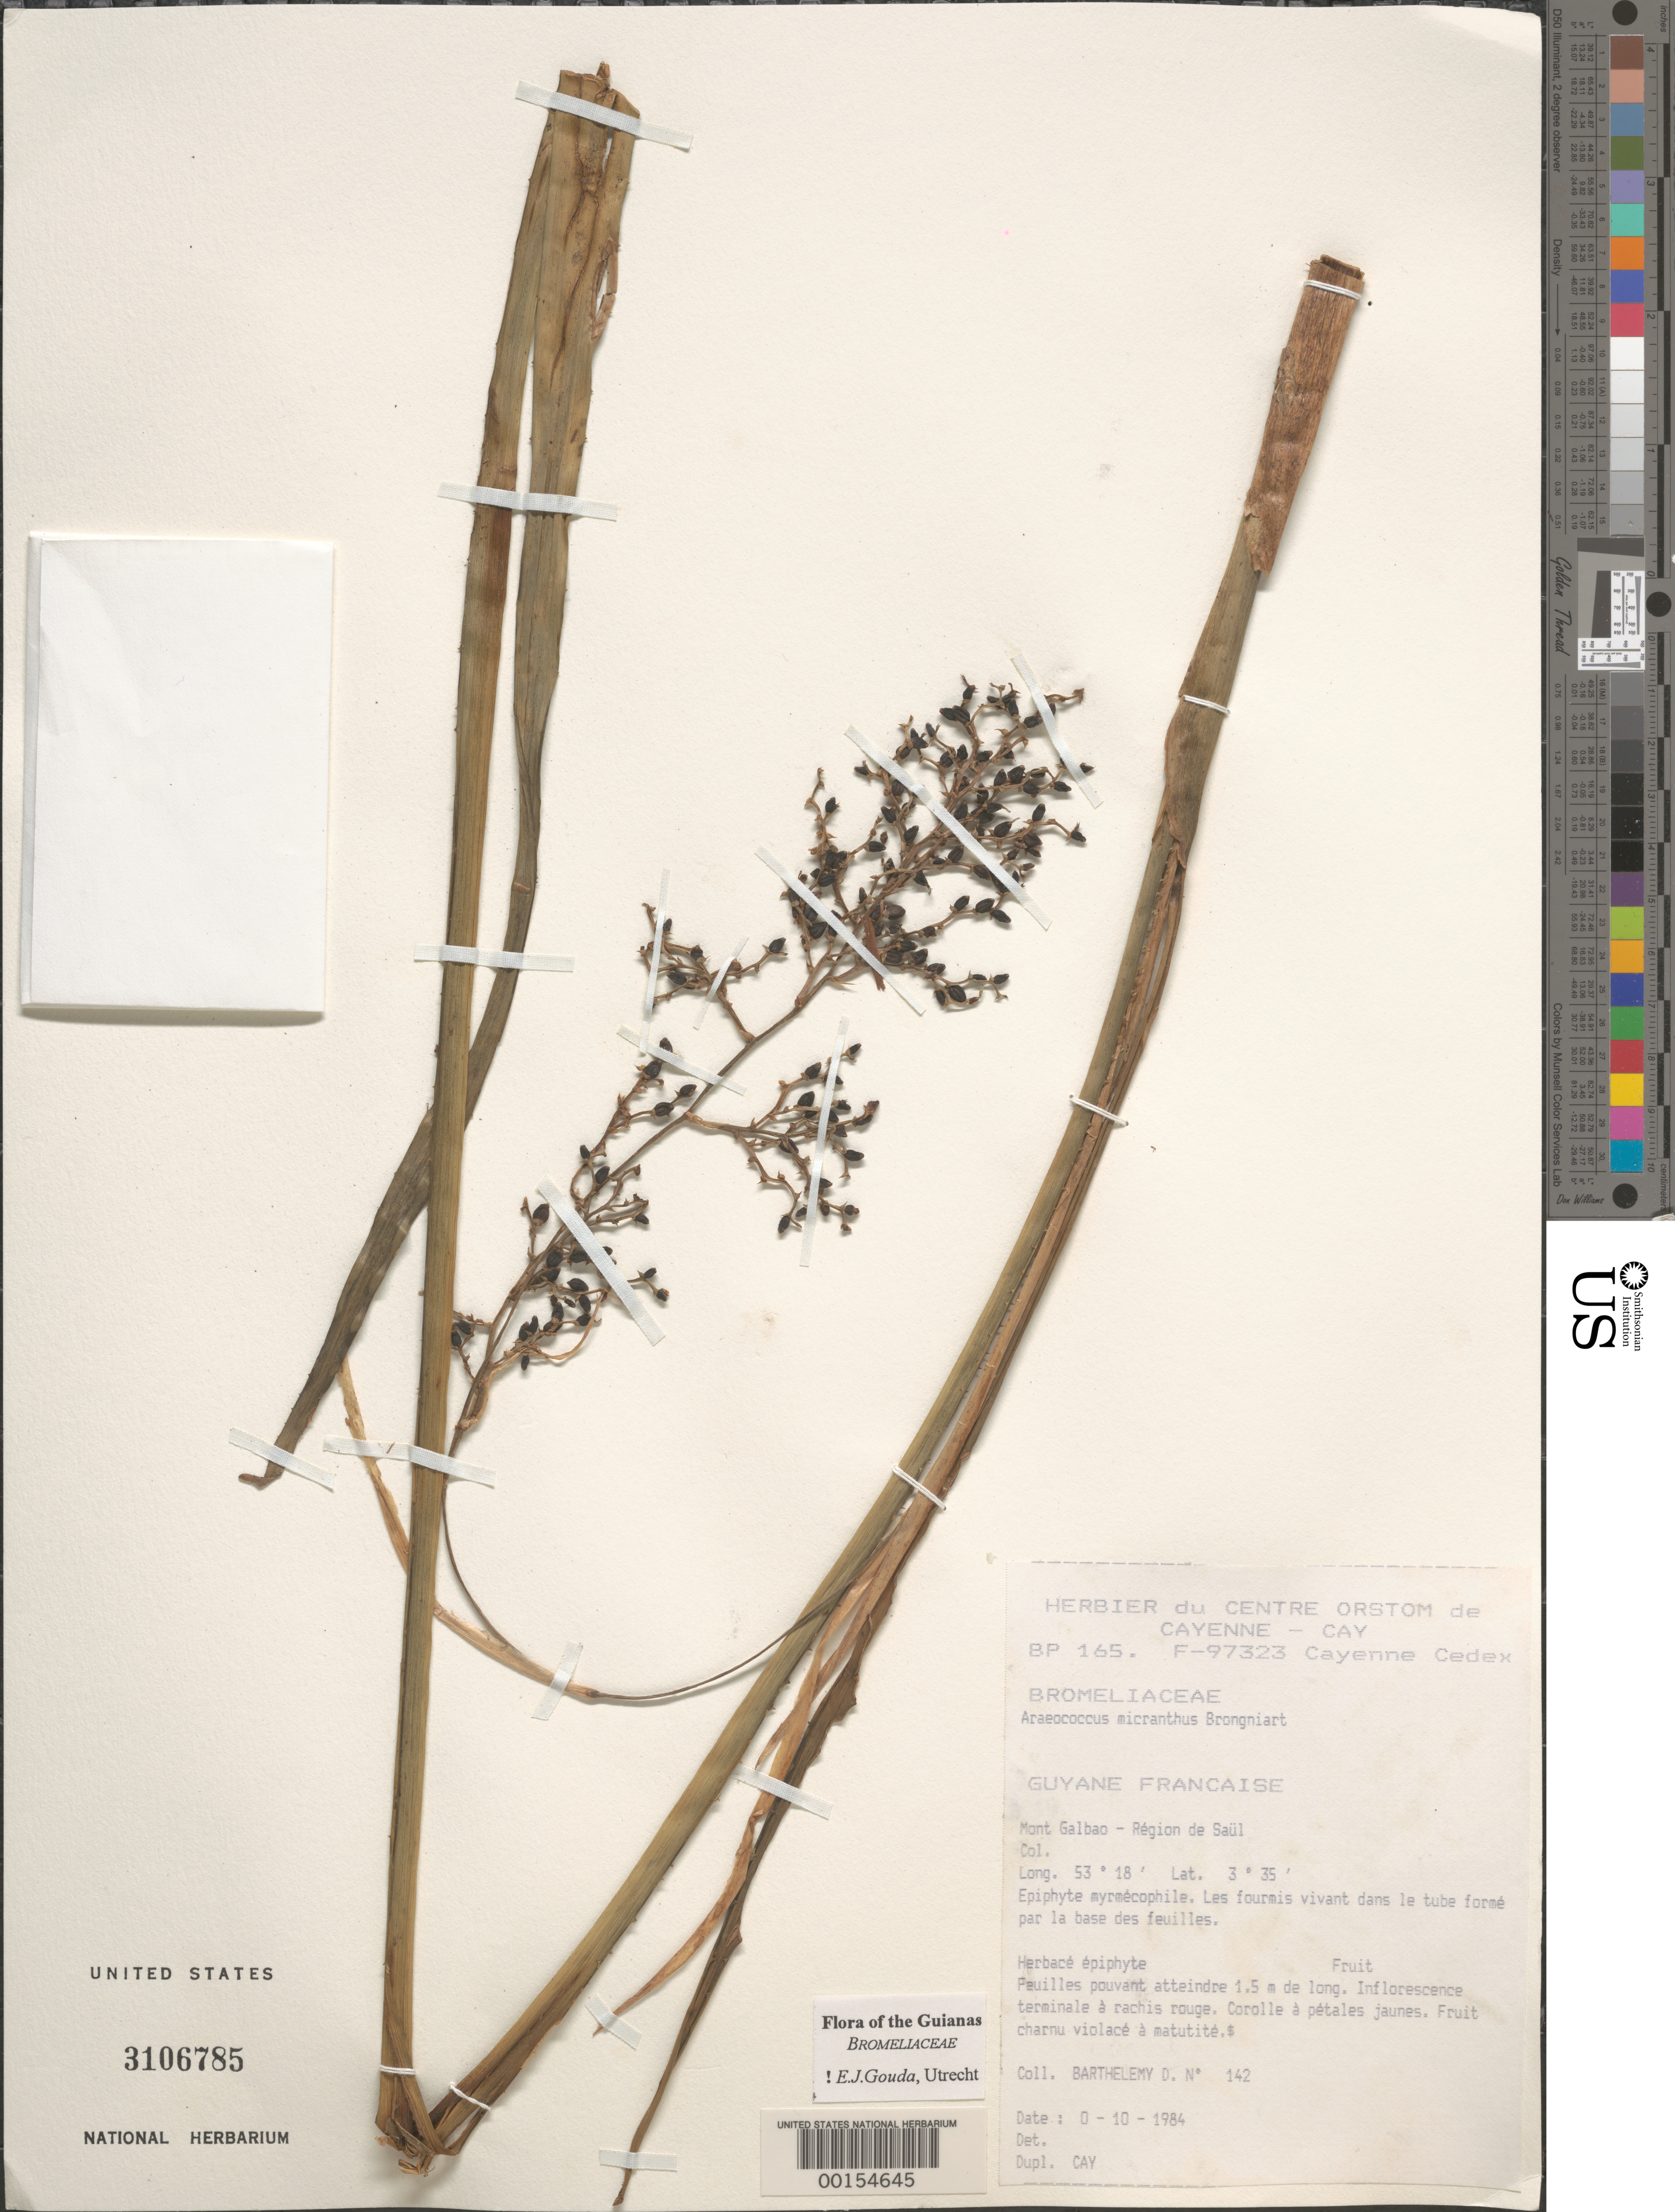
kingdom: Plantae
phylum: Tracheophyta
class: Liliopsida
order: Poales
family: Bromeliaceae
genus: Araeococcus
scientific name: Araeococcus micranthus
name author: Brongn.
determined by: Gouda, E. J.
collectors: D. Barthelémy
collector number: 142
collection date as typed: Oct-84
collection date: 1984-10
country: French Guiana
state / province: Saint-Laurent-du-Maroni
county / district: Saül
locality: Saül, Mont Galbao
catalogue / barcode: US 3106785